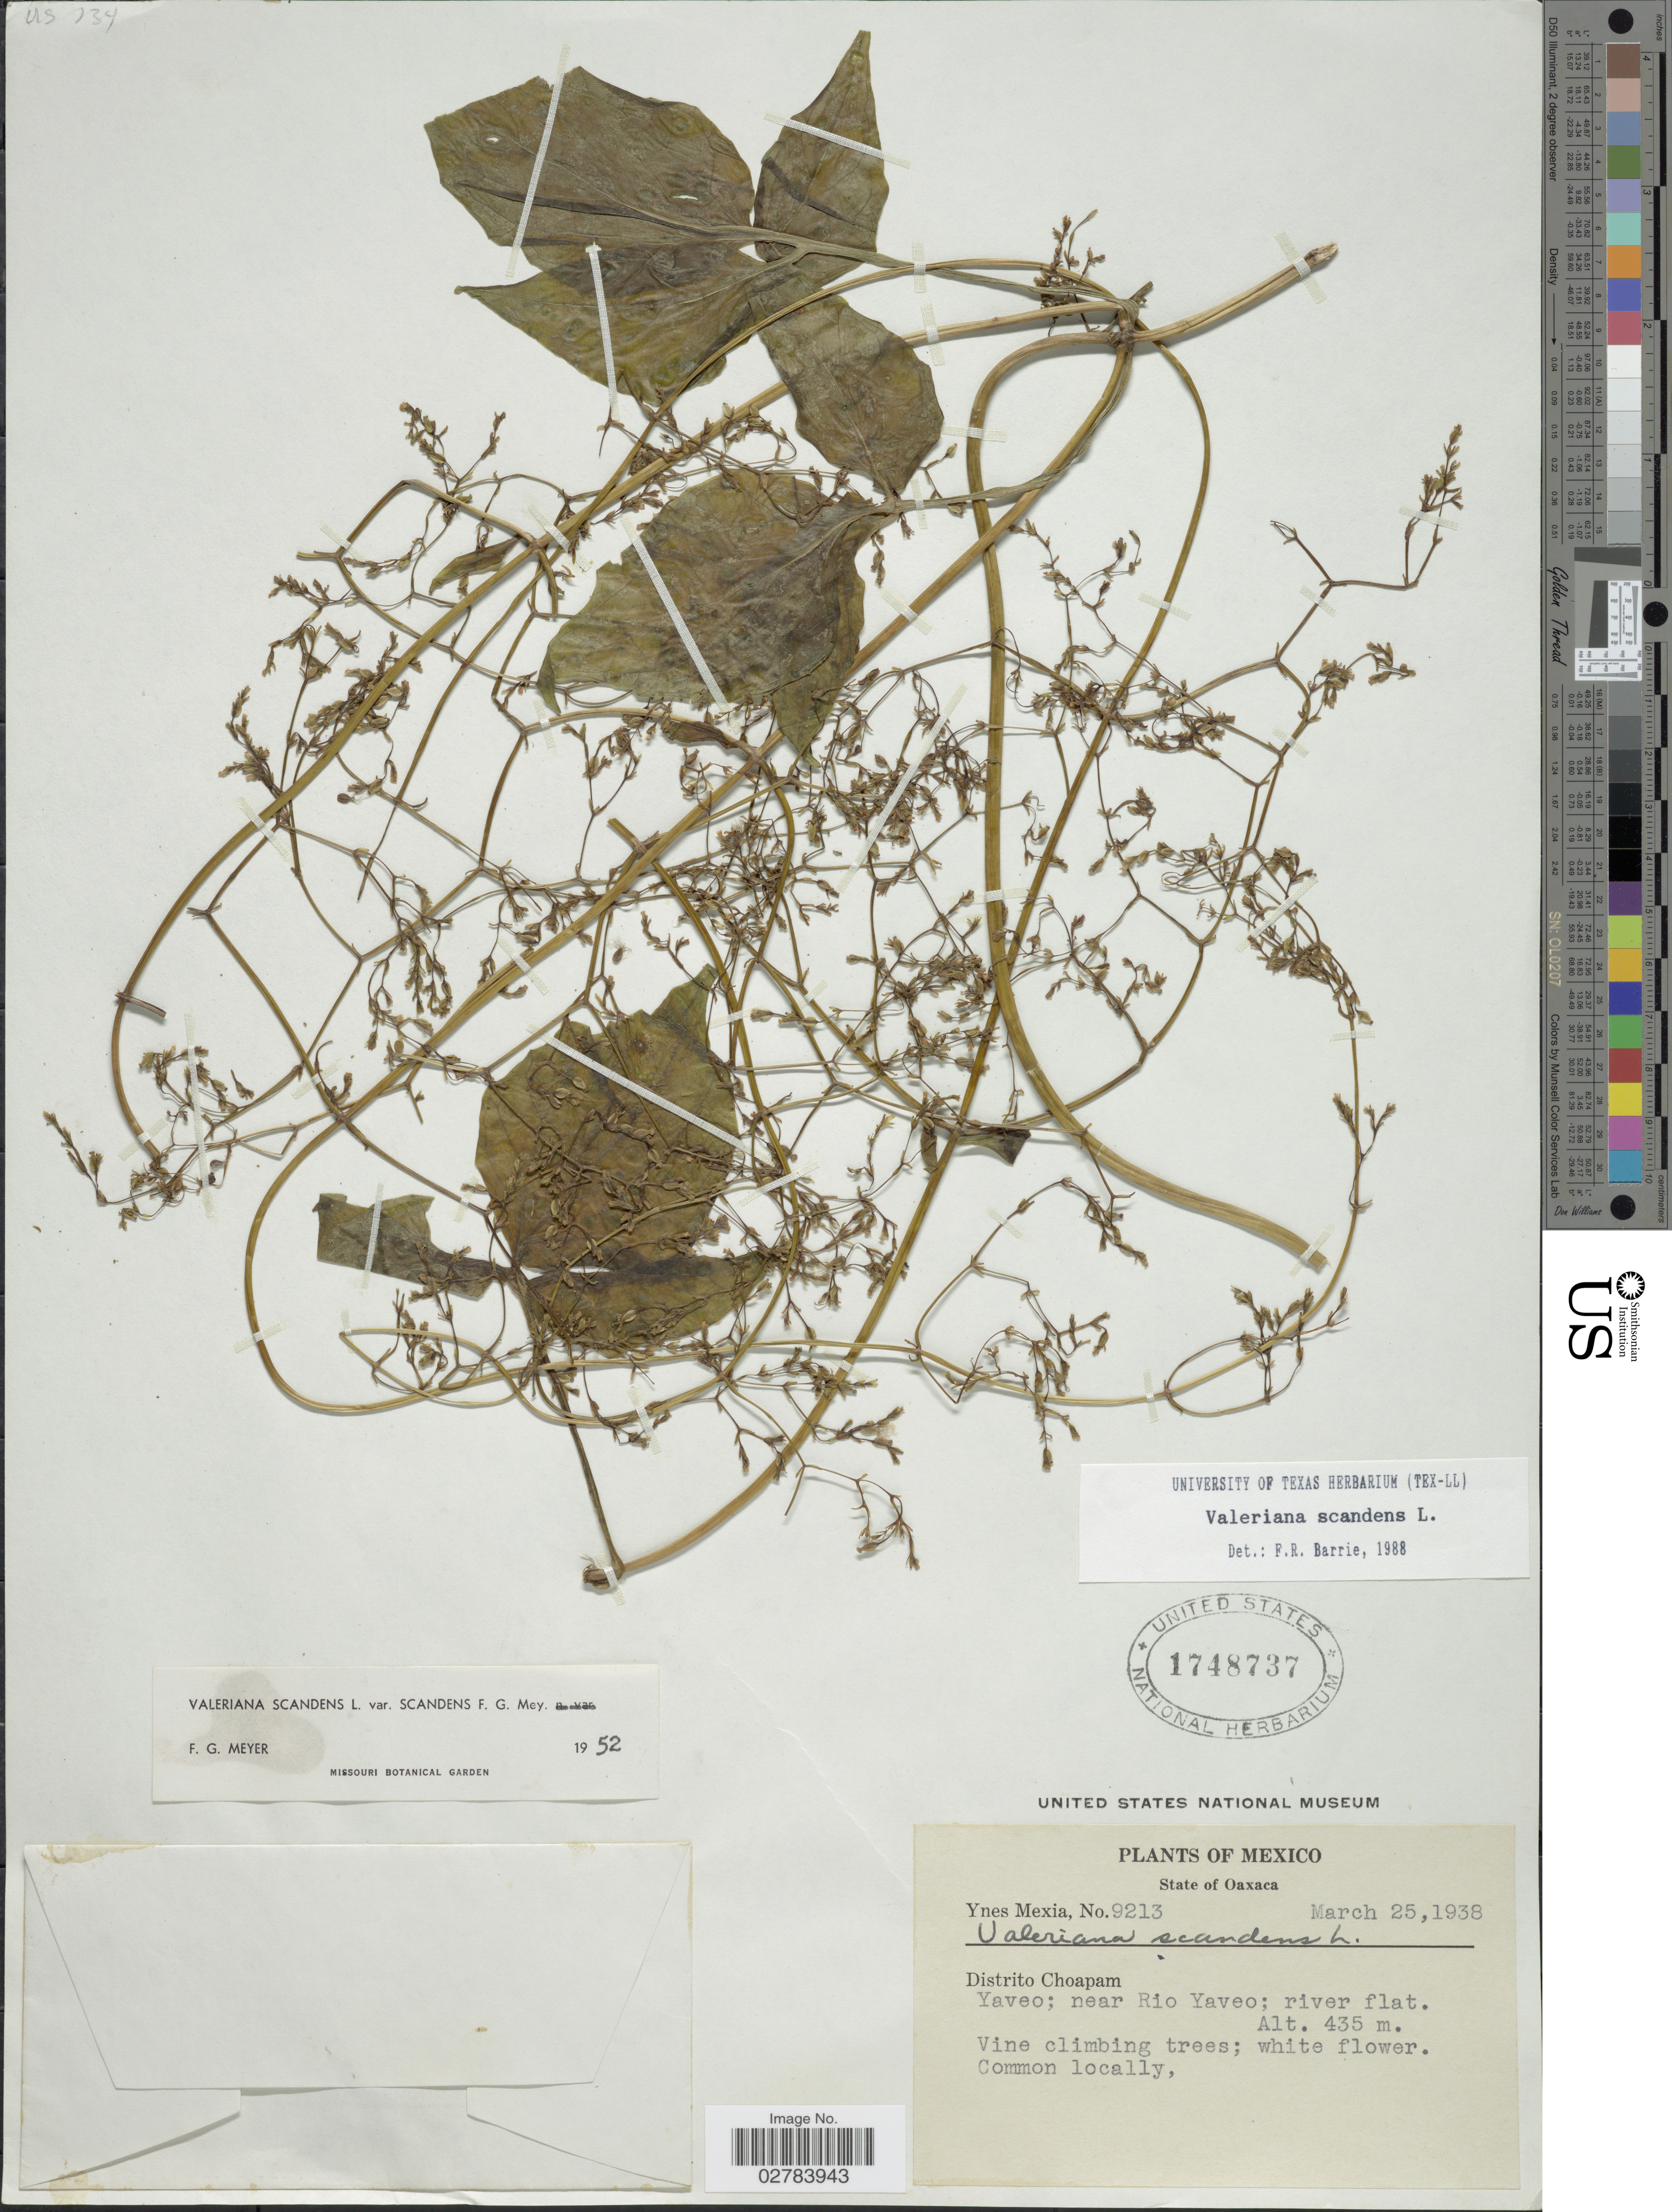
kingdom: Plantae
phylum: Tracheophyta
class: Magnoliopsida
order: Dipsacales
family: Caprifoliaceae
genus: Valeriana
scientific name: Valeriana scandens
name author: L.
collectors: Y. Mexia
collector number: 9213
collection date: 1938-03-25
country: Mexico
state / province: Oaxaca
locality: Distrito Choapam, Yaveo, near Rio Yaveo, river flat.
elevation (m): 435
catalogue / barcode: US 1748737